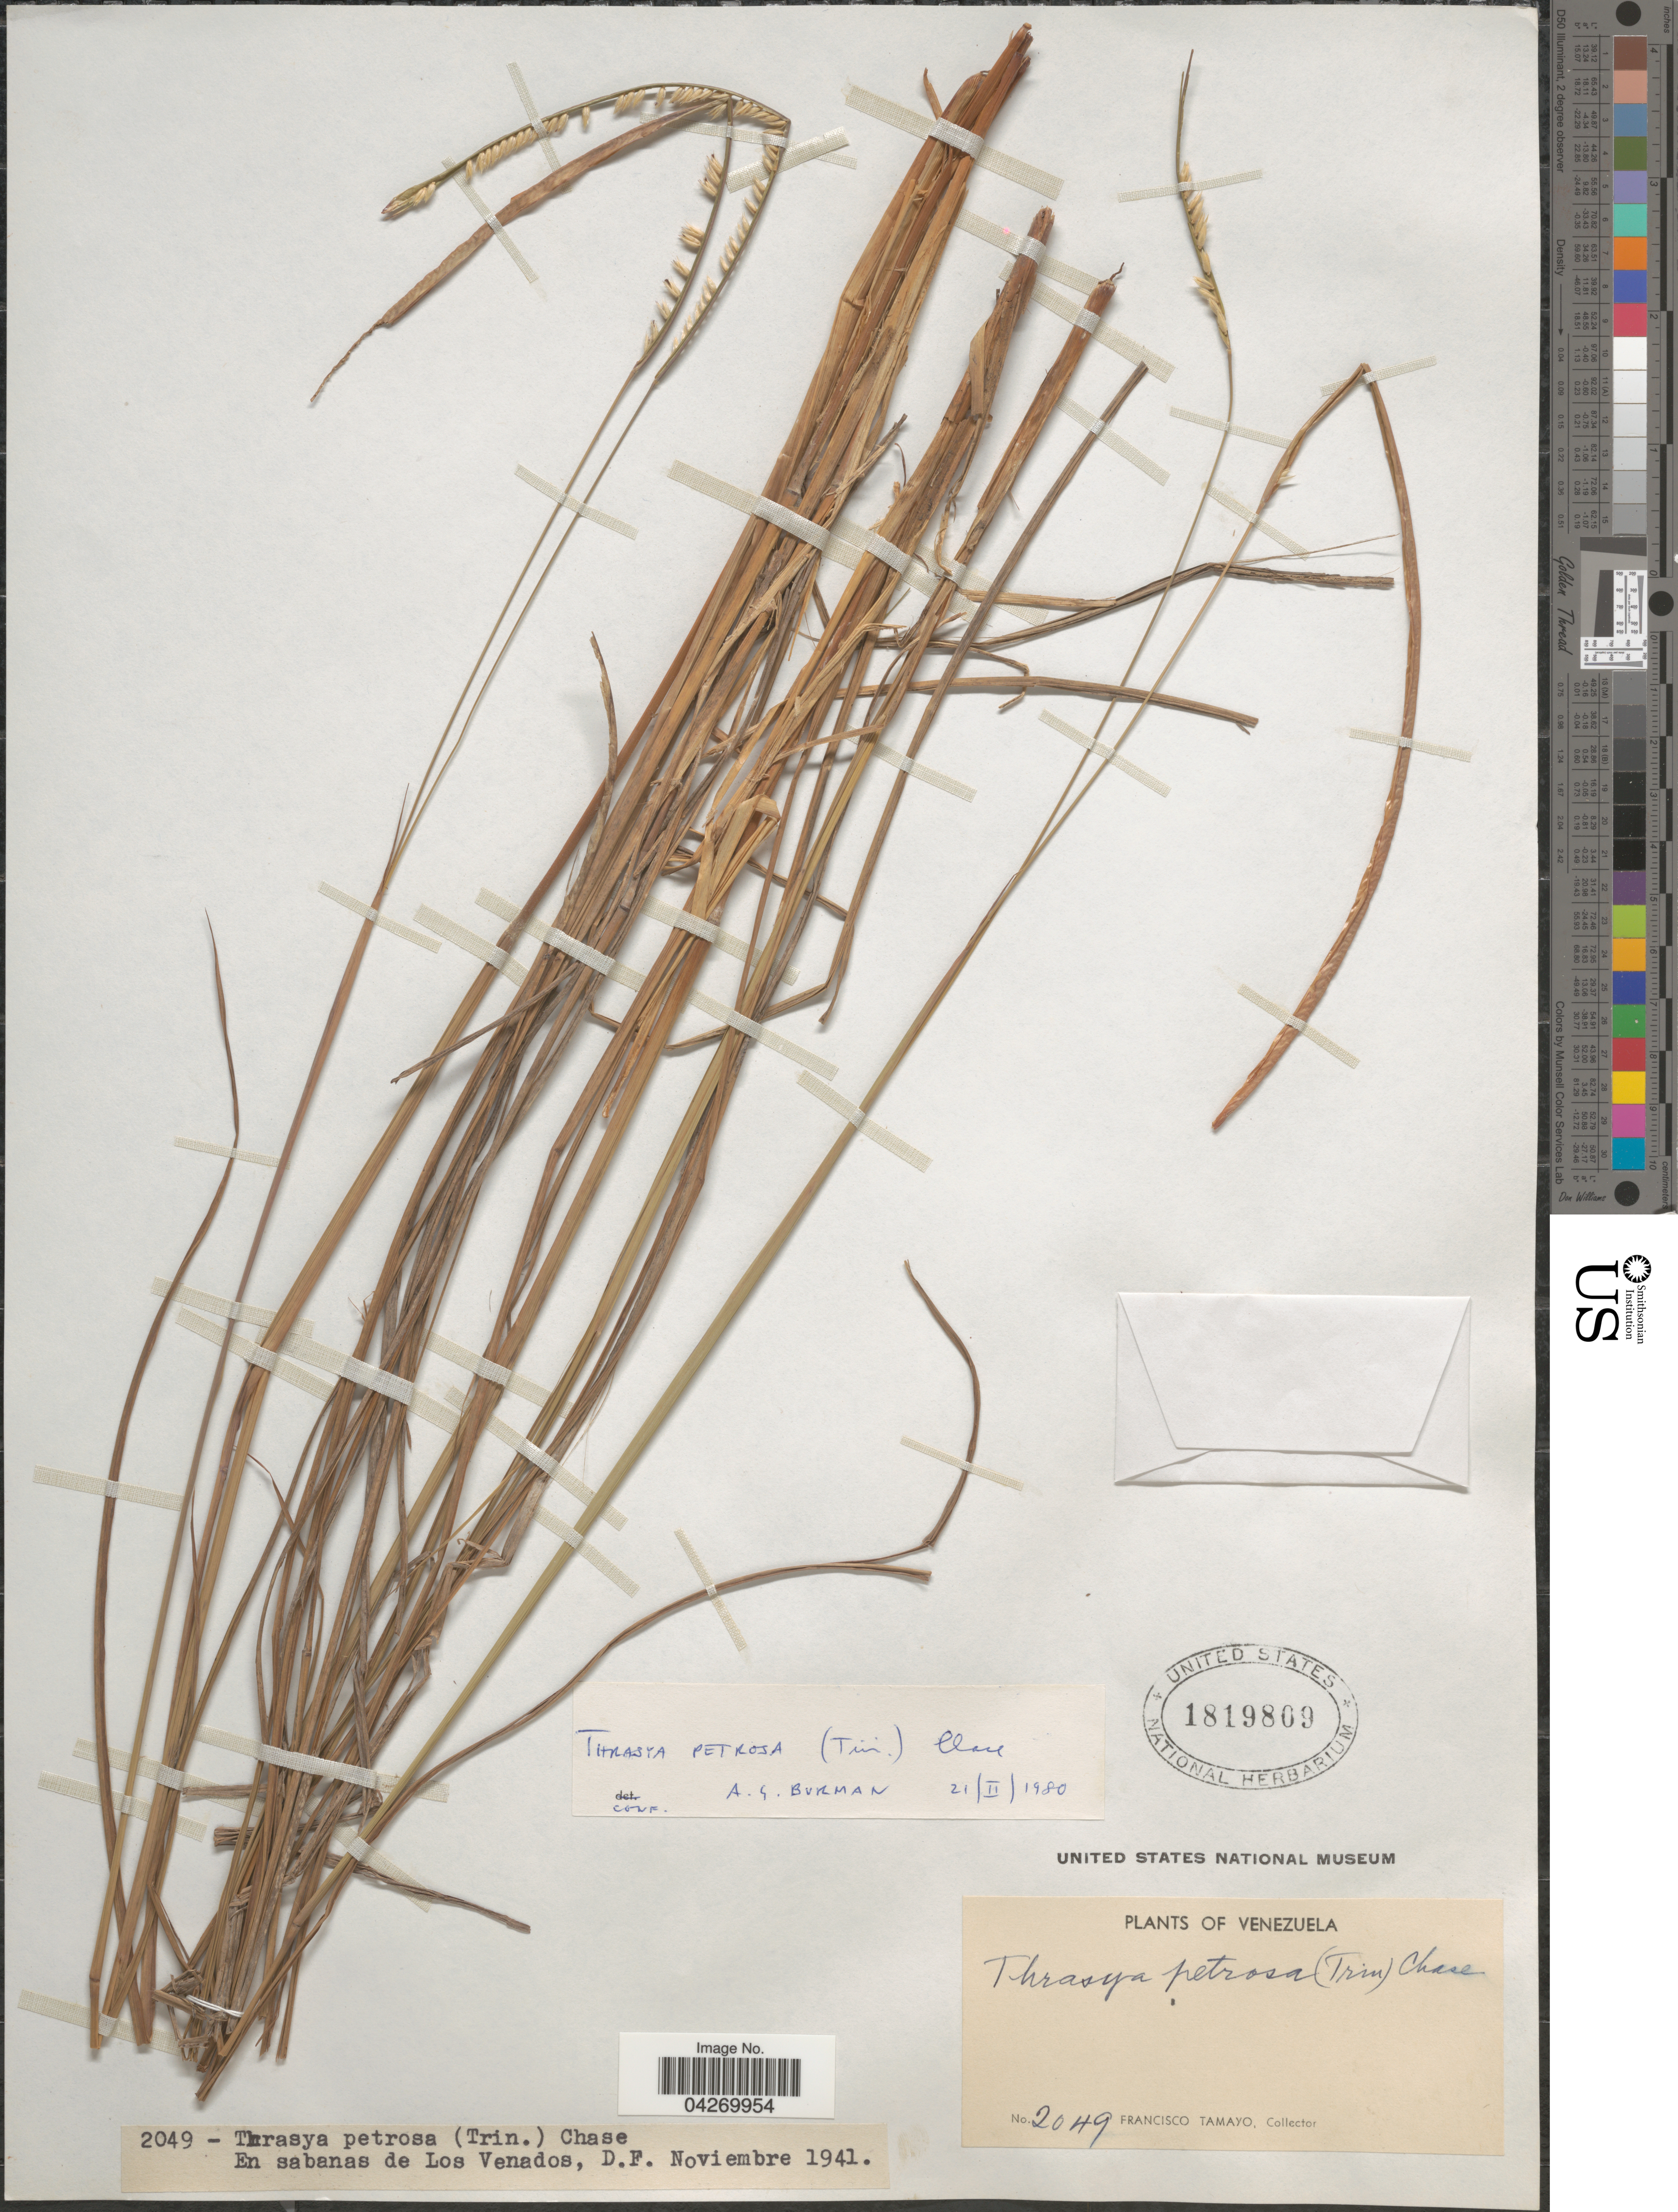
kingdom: Plantae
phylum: Tracheophyta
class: Liliopsida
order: Poales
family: Poaceae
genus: Paspalum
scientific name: Paspalum foliiforme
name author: S. Denham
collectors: F. Tamayo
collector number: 2049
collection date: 1941-11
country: Venezuela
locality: En sabanas de Los Venados, D.F.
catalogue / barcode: US 1819809